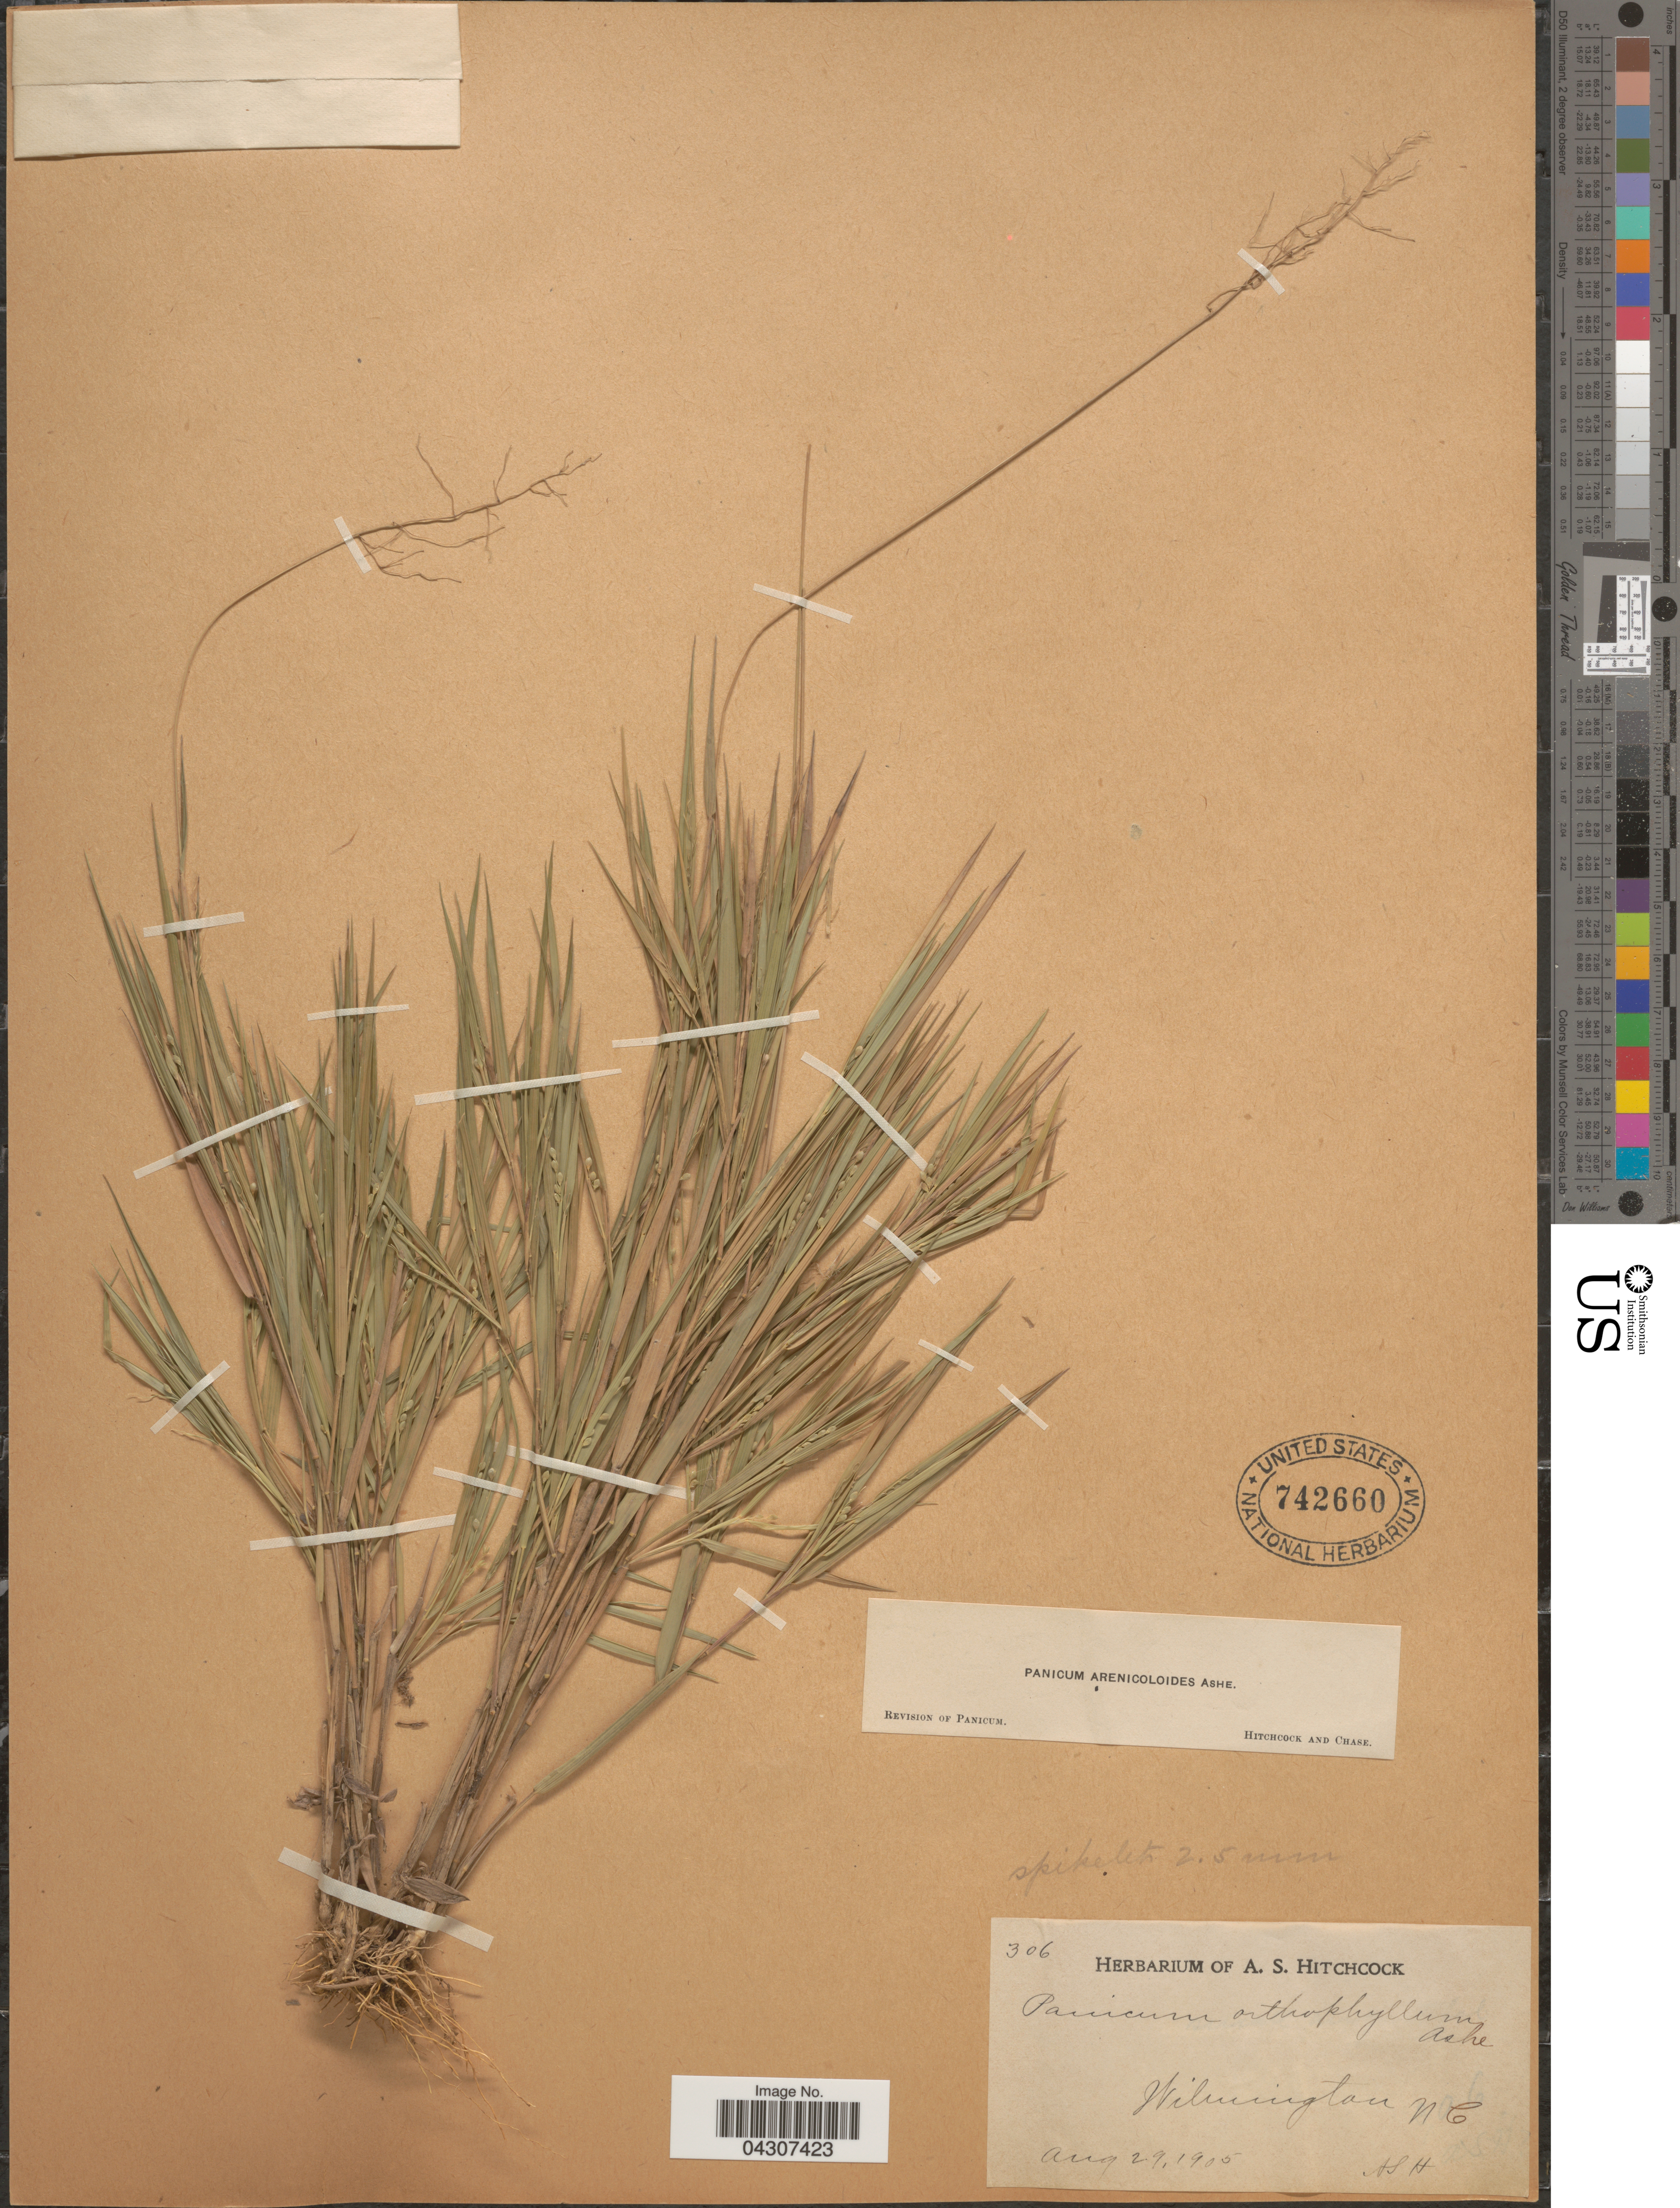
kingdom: Plantae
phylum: Tracheophyta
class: Liliopsida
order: Poales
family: Poaceae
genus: Dichanthelium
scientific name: Dichanthelium aciculare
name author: (Desv. ex Poir.) Gould & C.A. Clark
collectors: A. S. Hitchcock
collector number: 306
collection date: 1905-08-29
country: United States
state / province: North Carolina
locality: Wilmington.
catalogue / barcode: US 742660